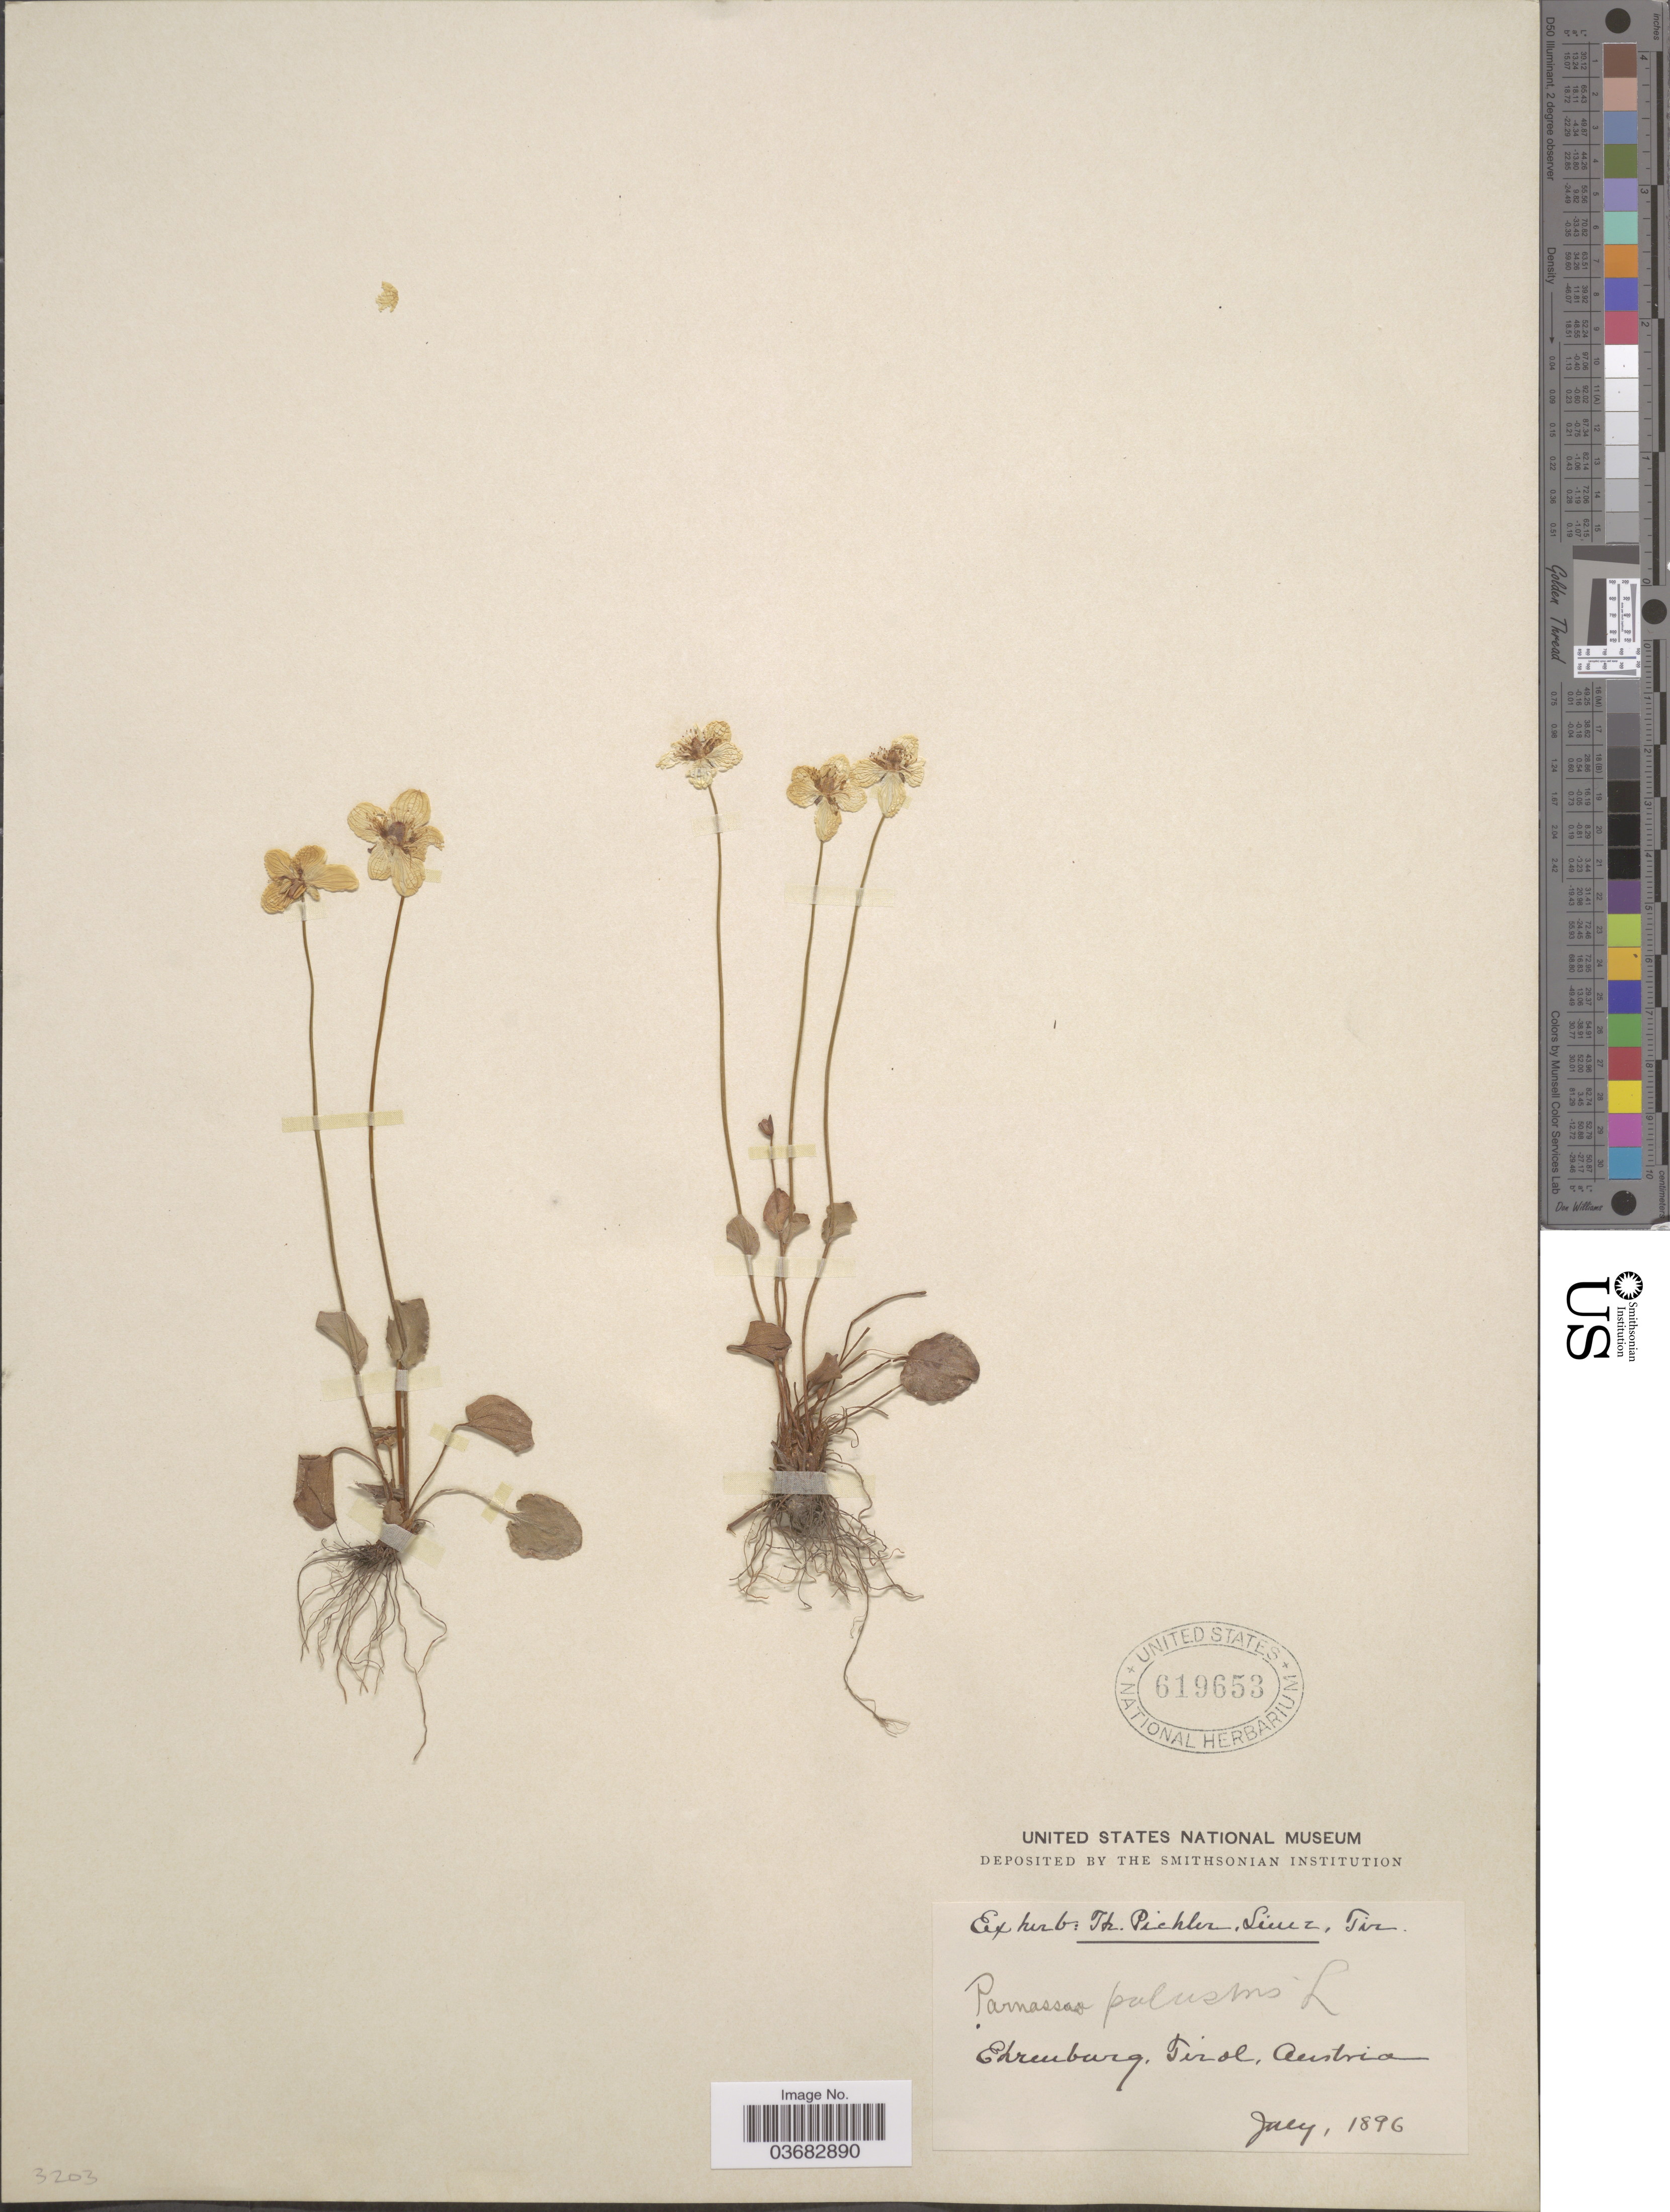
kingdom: Plantae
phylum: Tracheophyta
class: Magnoliopsida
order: Celastrales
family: Parnassiaceae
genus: Parnassia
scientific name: Parnassia palustris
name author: L.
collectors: ex herb. T. Pichler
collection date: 1896-07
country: Austria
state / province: Tirol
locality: Ehrenburg.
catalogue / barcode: US 619653